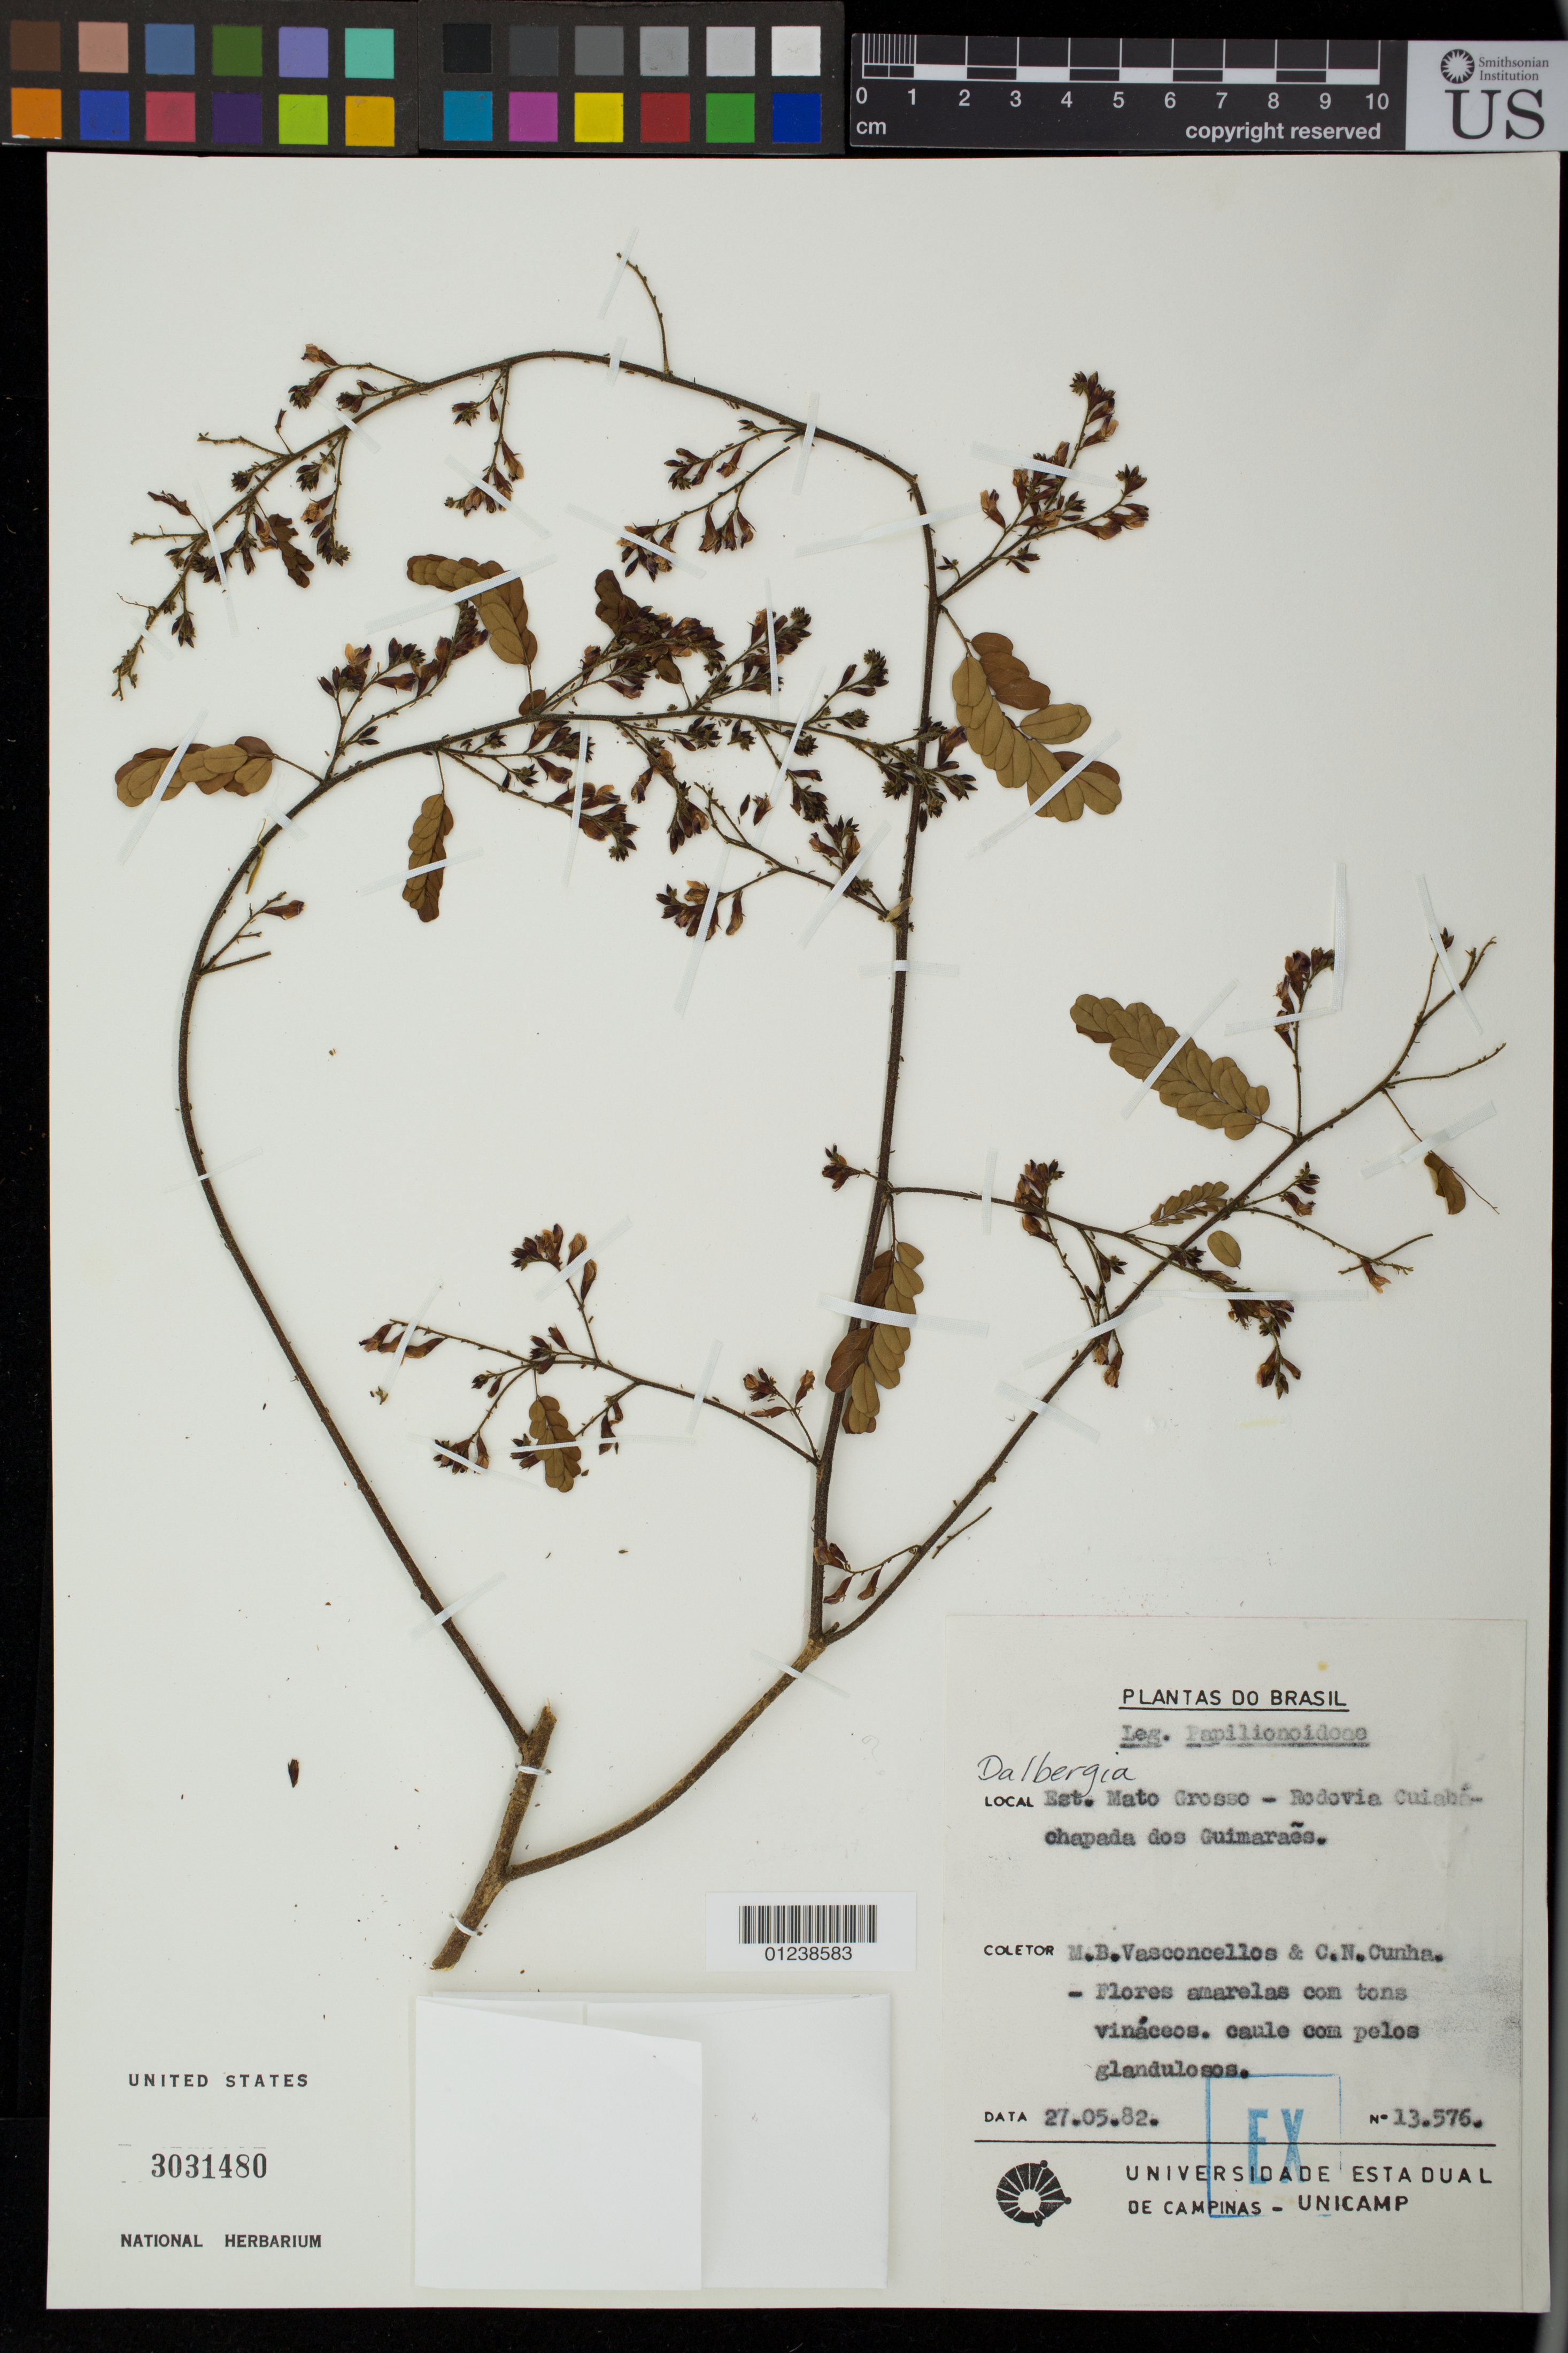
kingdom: Plantae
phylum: Tracheophyta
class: Magnoliopsida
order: Fabales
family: Fabaceae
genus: Dalbergia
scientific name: Dalbergia sp.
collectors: M. Vasconcellos & C. Cunha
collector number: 13576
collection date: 1982-05-27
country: Brazil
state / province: Mato Grosso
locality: Rodovia Cuiabo- chapada dos Guimaraes.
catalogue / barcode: US 3031480